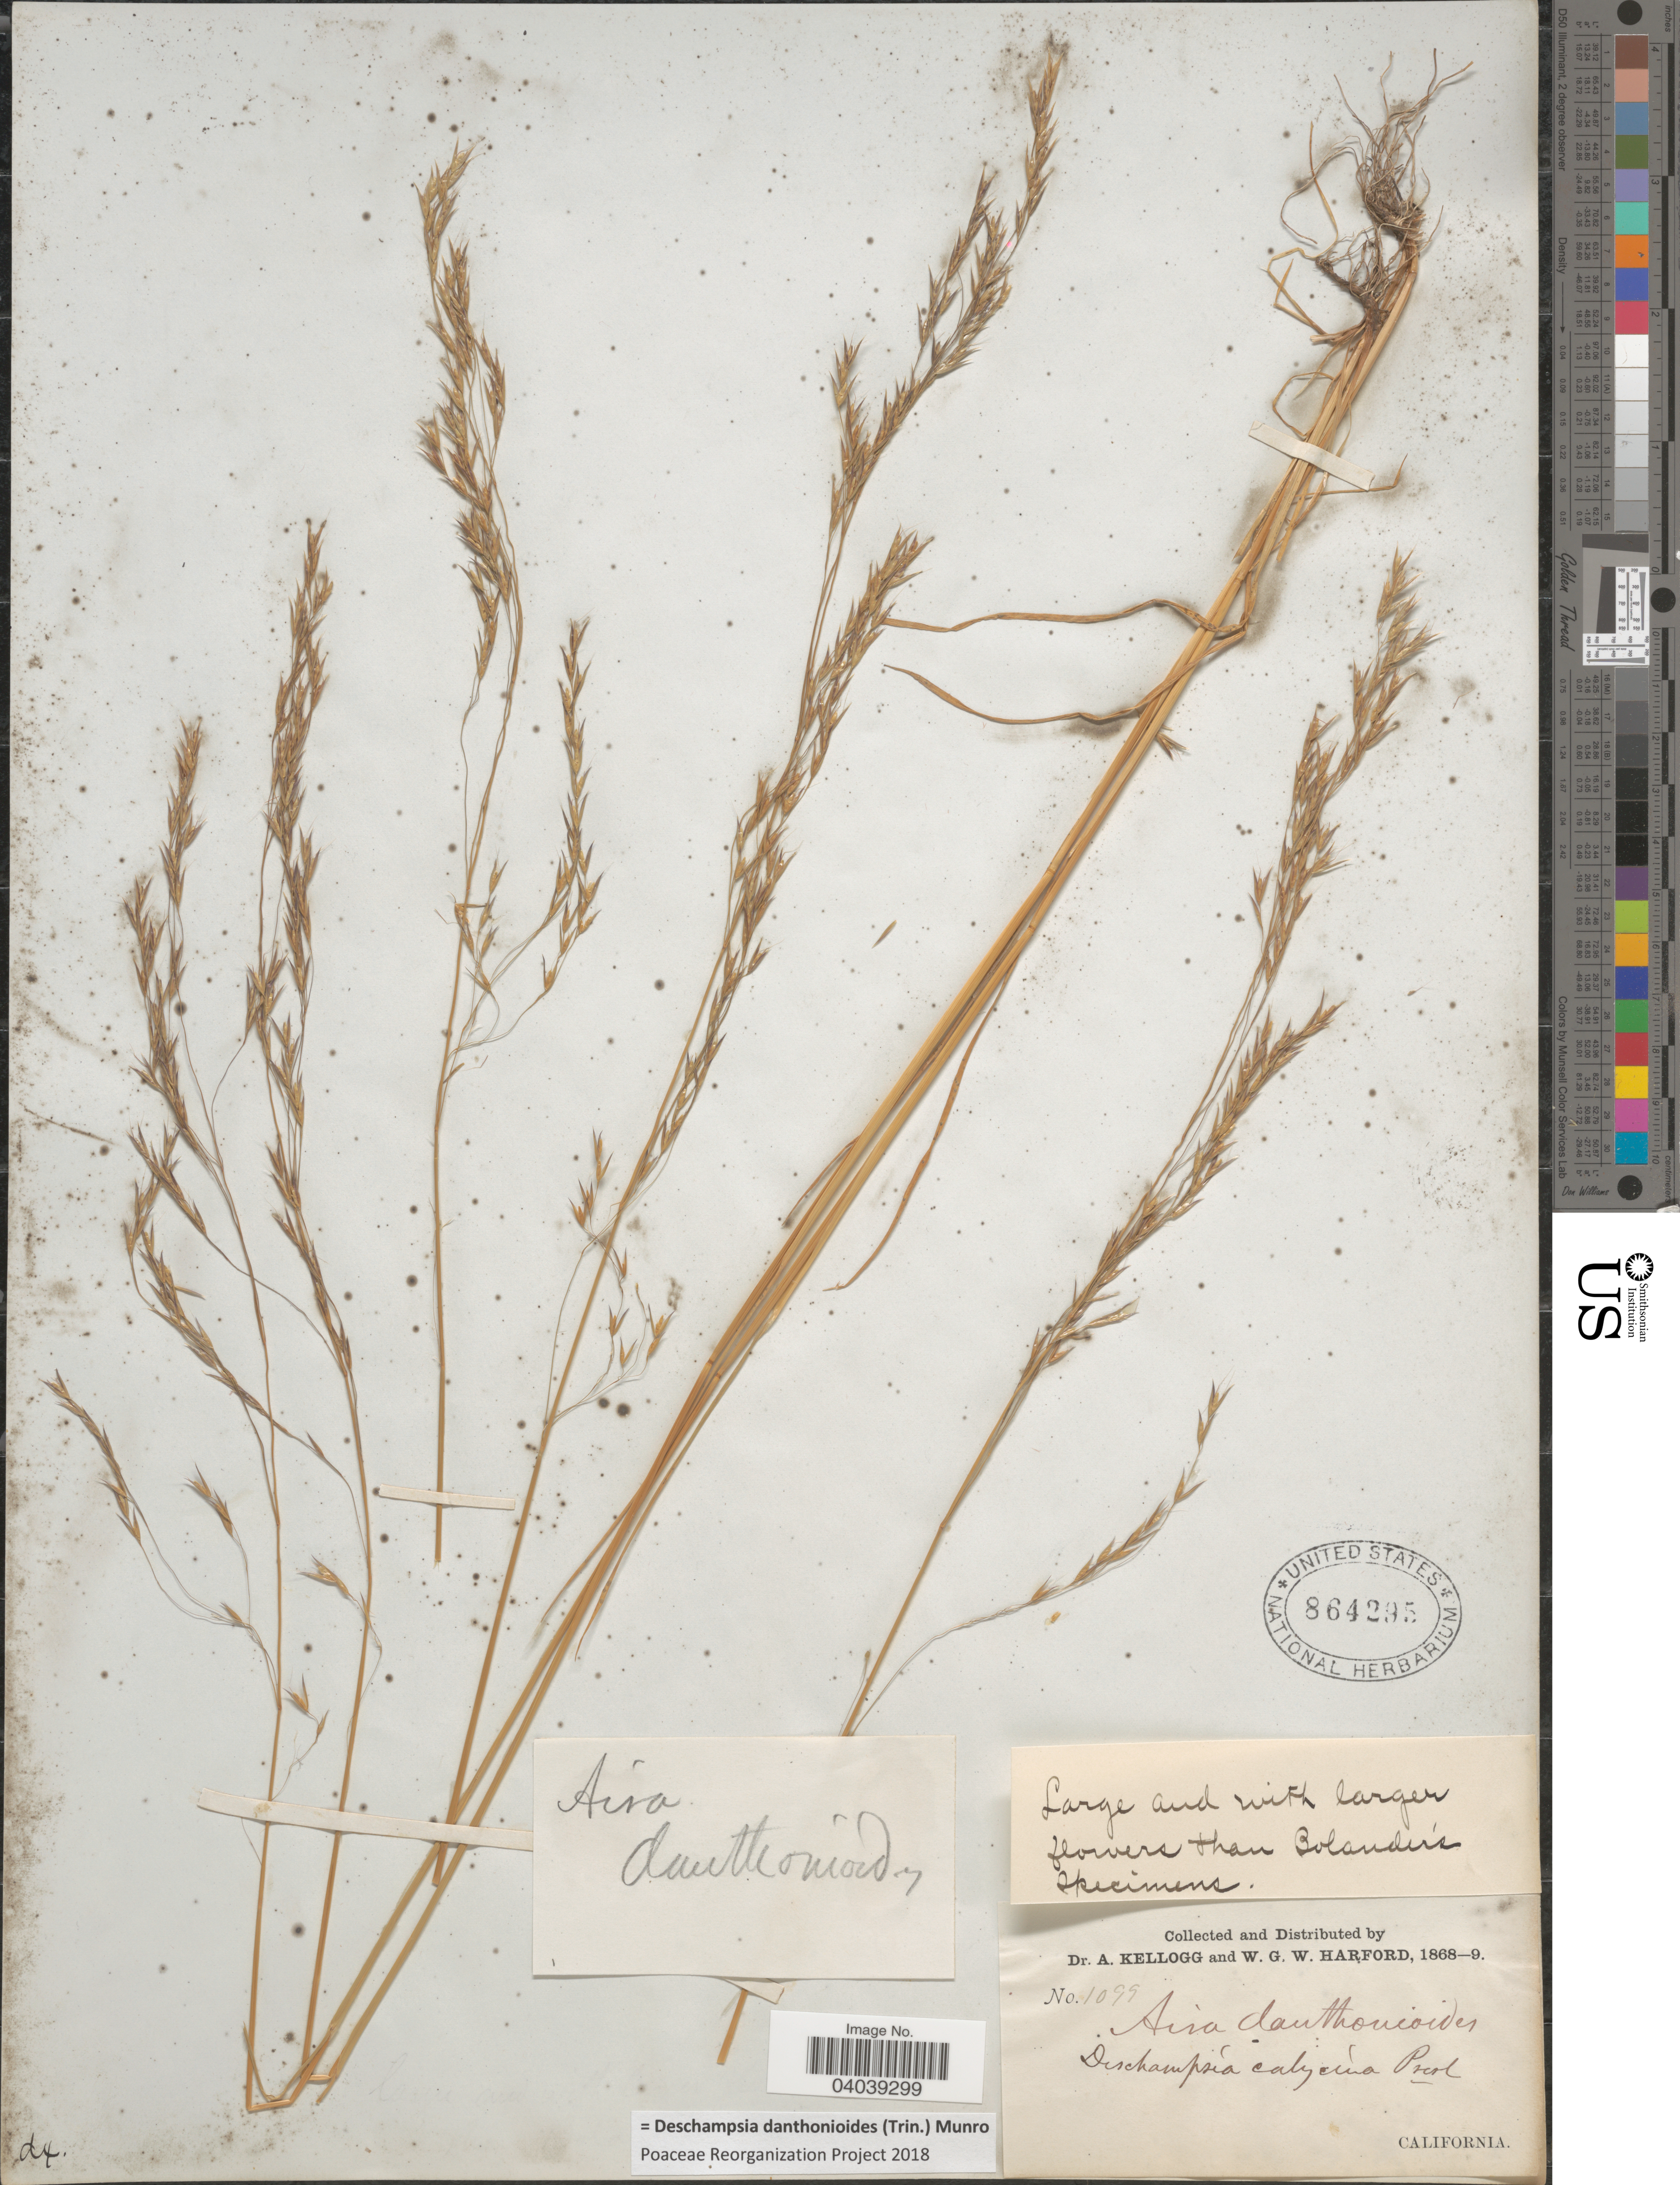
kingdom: Plantae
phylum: Tracheophyta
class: Liliopsida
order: Poales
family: Poaceae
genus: Deschampsia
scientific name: Deschampsia danthonioides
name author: (Trin.) Munro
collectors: A. Kellogg & W. G. W. Harford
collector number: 1099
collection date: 1868/1869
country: United States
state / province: California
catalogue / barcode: US 864295